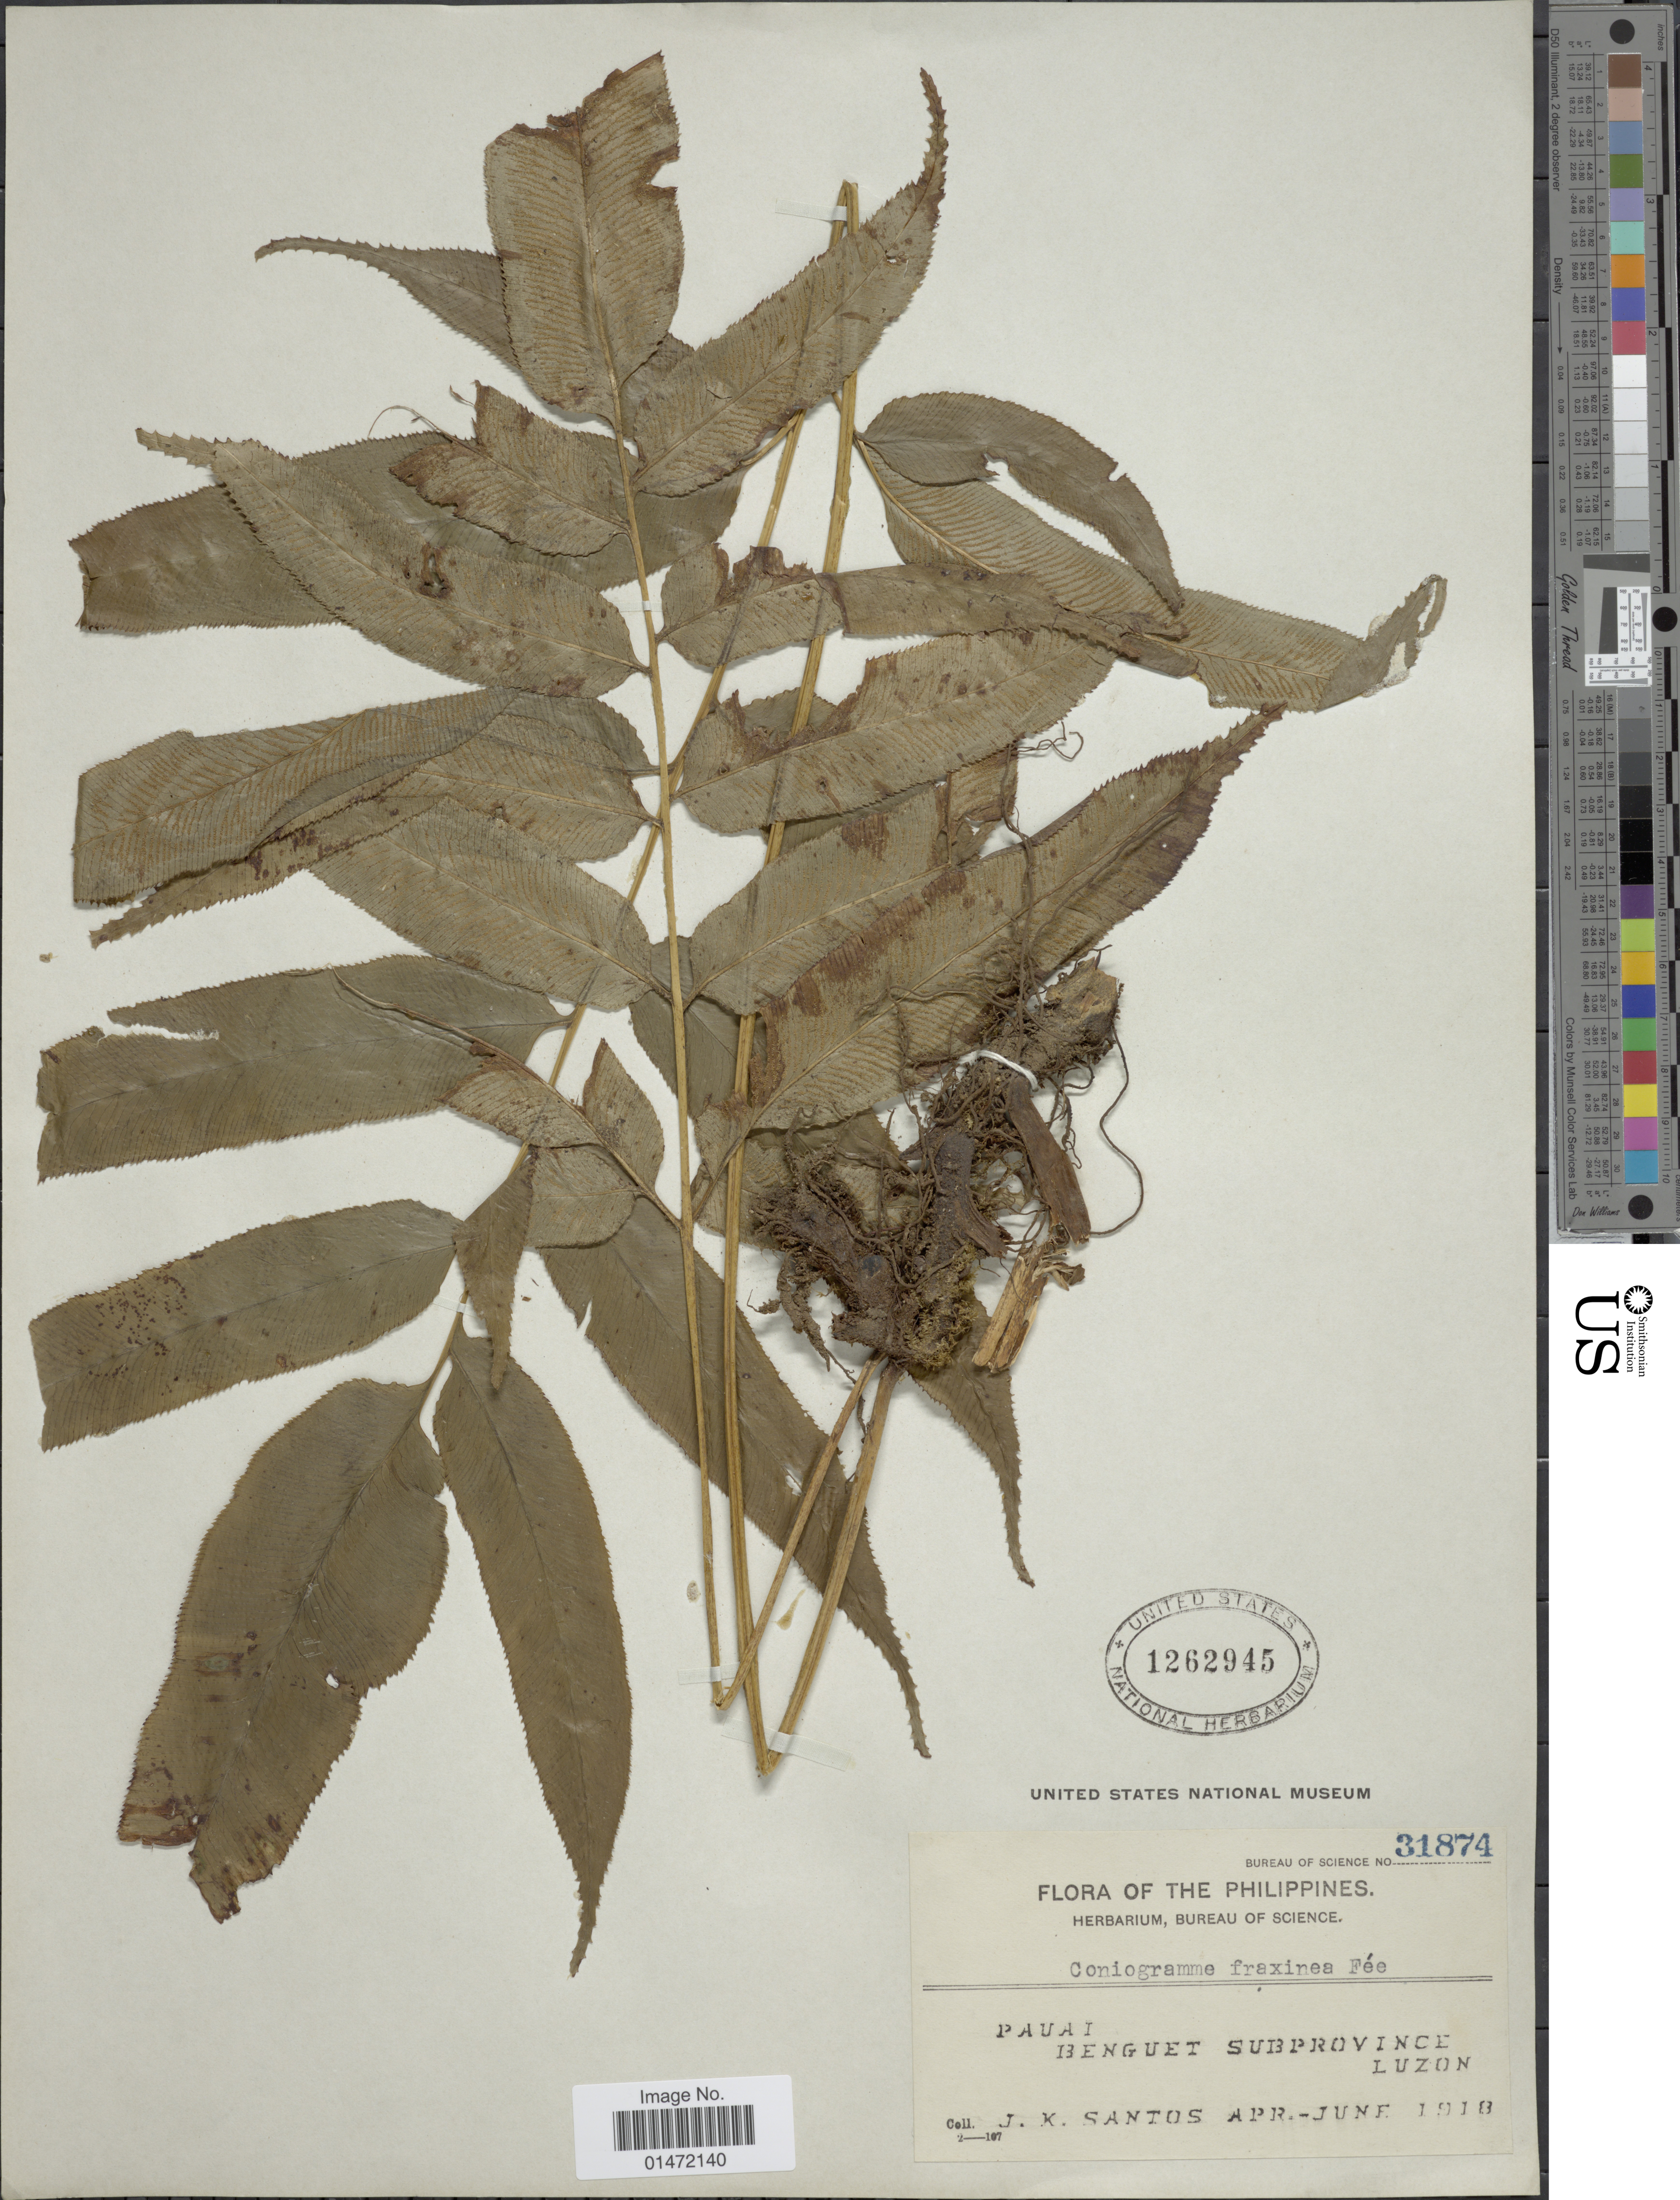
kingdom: Plantae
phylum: Tracheophyta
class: Polypodiopsida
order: Polypodiales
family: Pteridaceae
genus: Coniogramme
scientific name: Coniogramme fraxinea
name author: (D. Don) Diels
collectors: J. K. Santos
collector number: Bureau of Science 31874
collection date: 1918-04/1918-06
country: Philippines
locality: Pauai, Benguet Subprovince, Luzon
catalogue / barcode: US 1262945